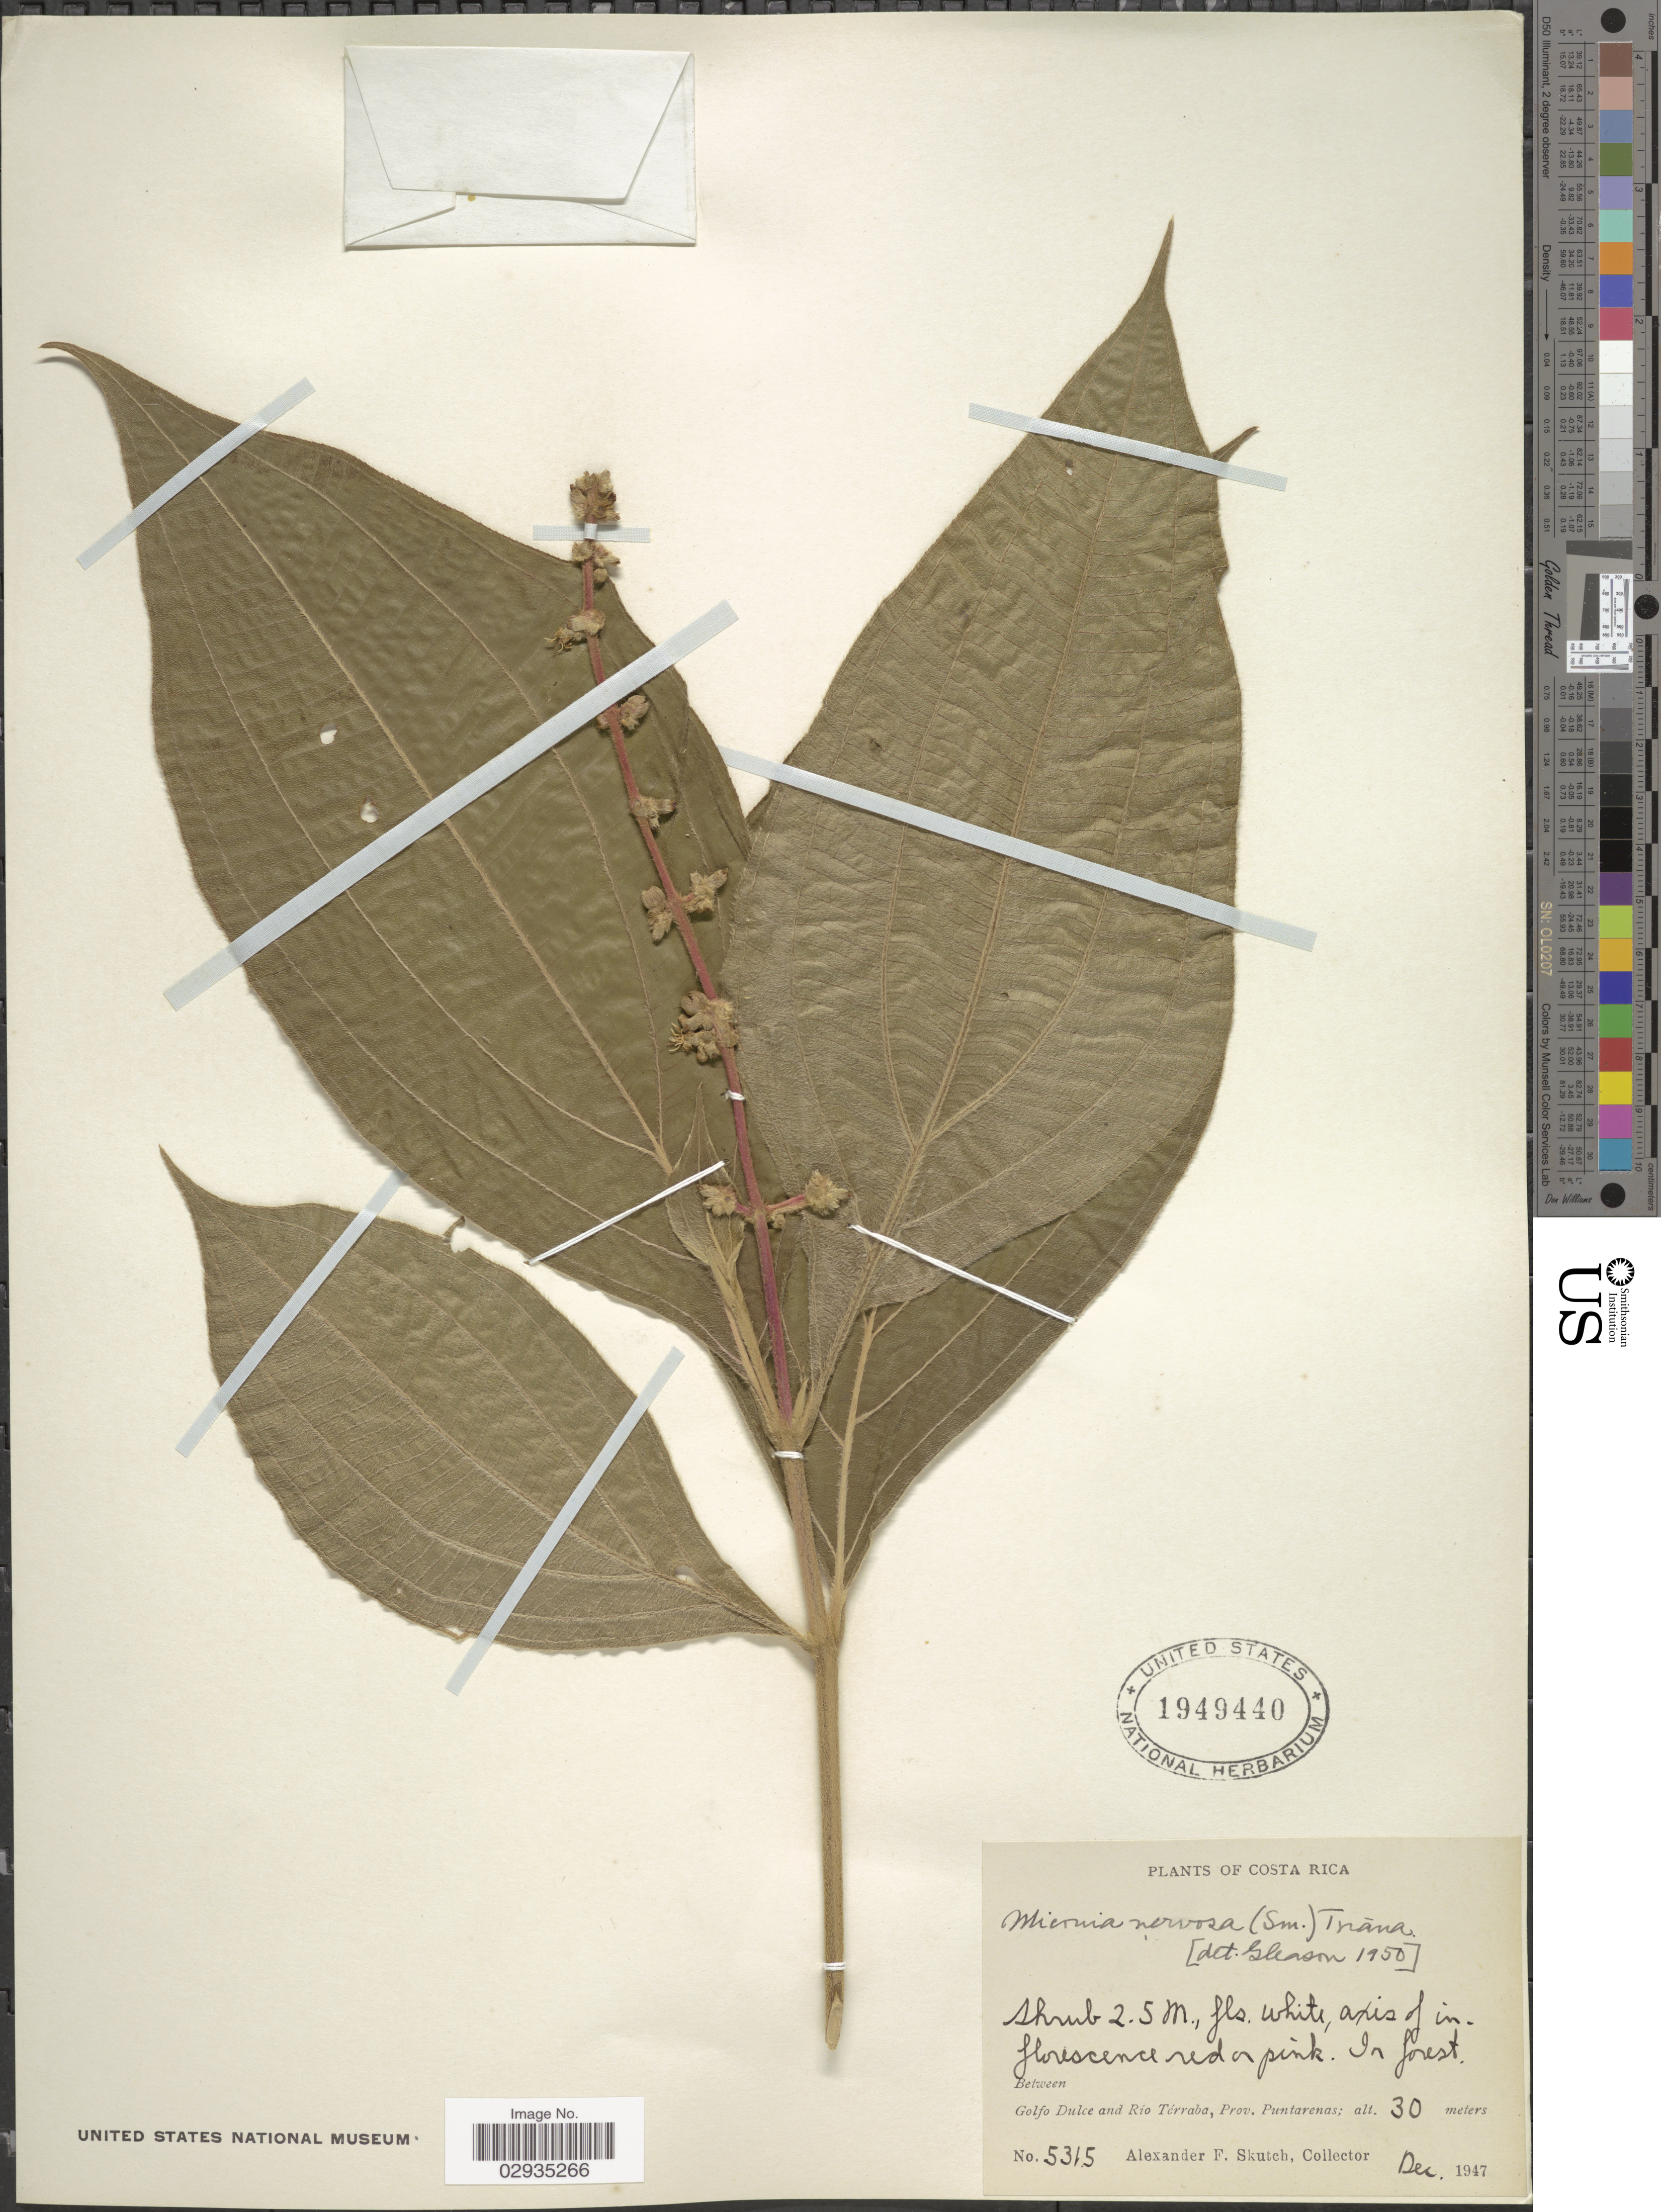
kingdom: Plantae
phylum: Tracheophyta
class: Magnoliopsida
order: Myrtales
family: Melastomataceae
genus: Miconia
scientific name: Miconia nervosa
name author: (Sm.) Triana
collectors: A. F. Skutch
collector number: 5315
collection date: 1947-12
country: Costa Rica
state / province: Puntarenas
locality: Between Golfo Dulce and Rio Térraba.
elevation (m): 30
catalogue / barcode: US 1949440